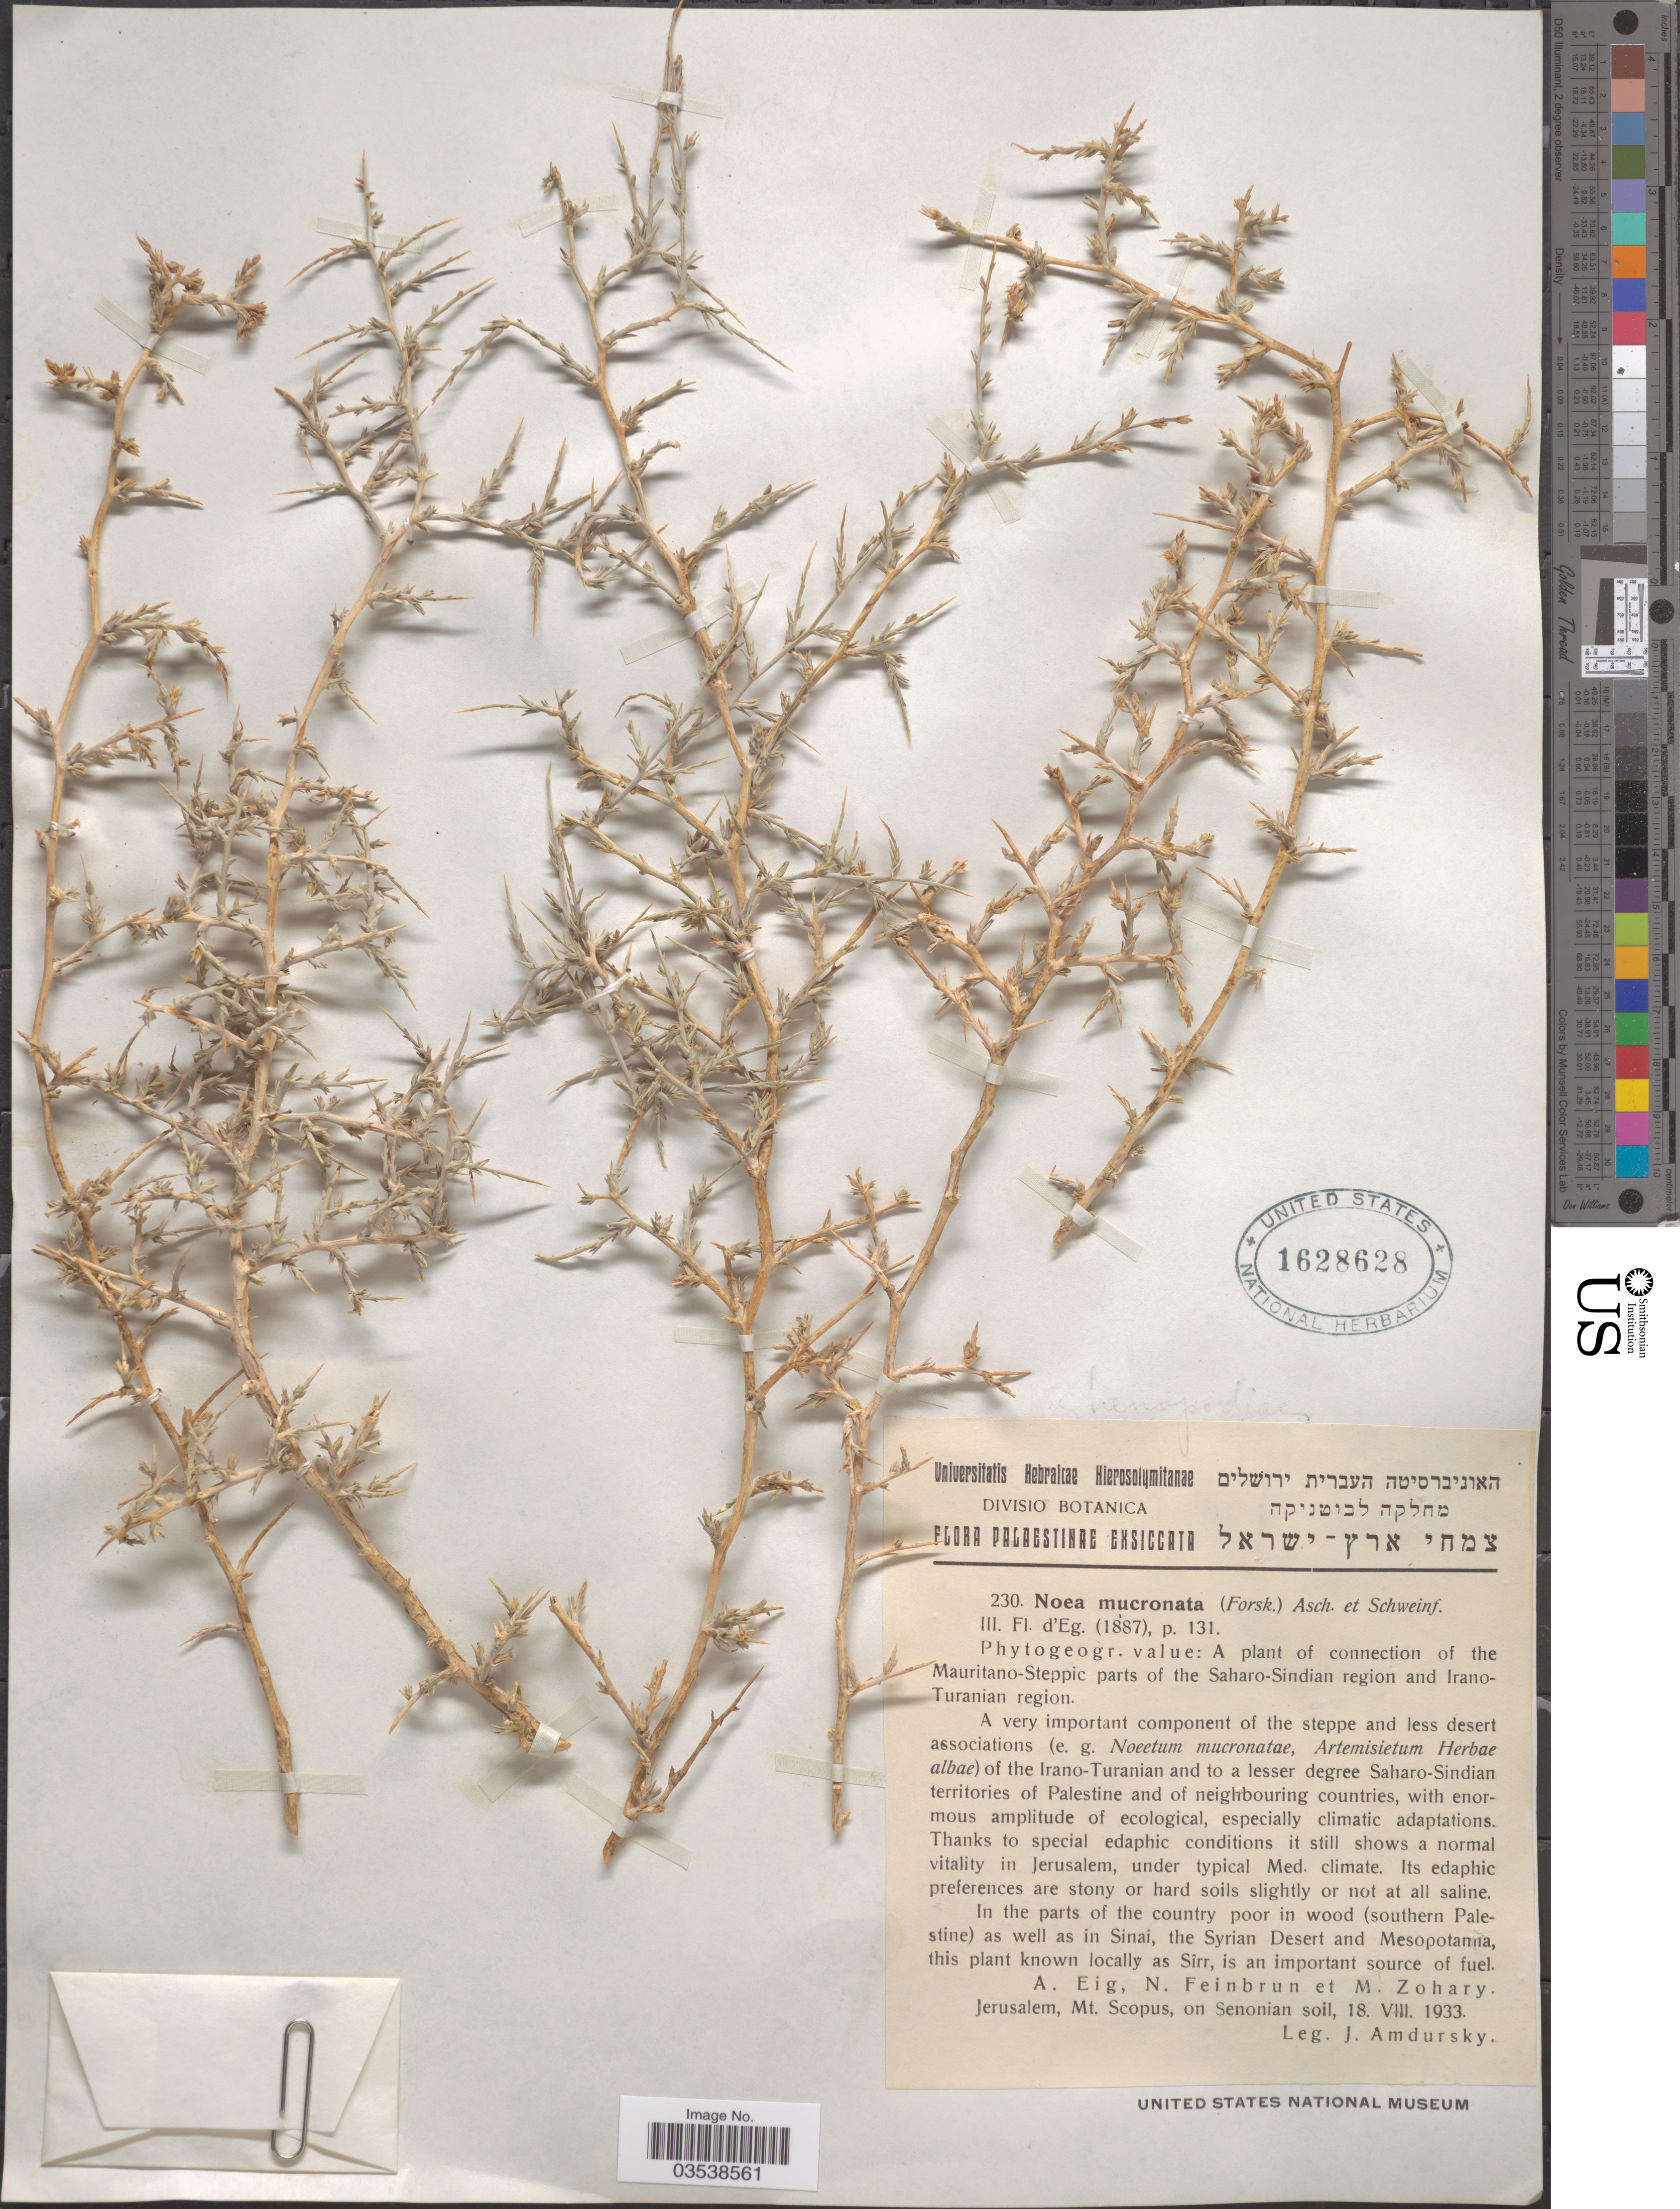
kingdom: Plantae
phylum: Tracheophyta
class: Magnoliopsida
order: Caryophyllales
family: Amaranthaceae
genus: Noaea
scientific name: Noaea mucronata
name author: Aschers. & Schweinf.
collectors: I. Amdursky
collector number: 230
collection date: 1933-08-18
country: Israel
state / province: Jerusalem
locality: Palaestinae. Mt. Scopus, on Senonian soil.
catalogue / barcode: US 1628628